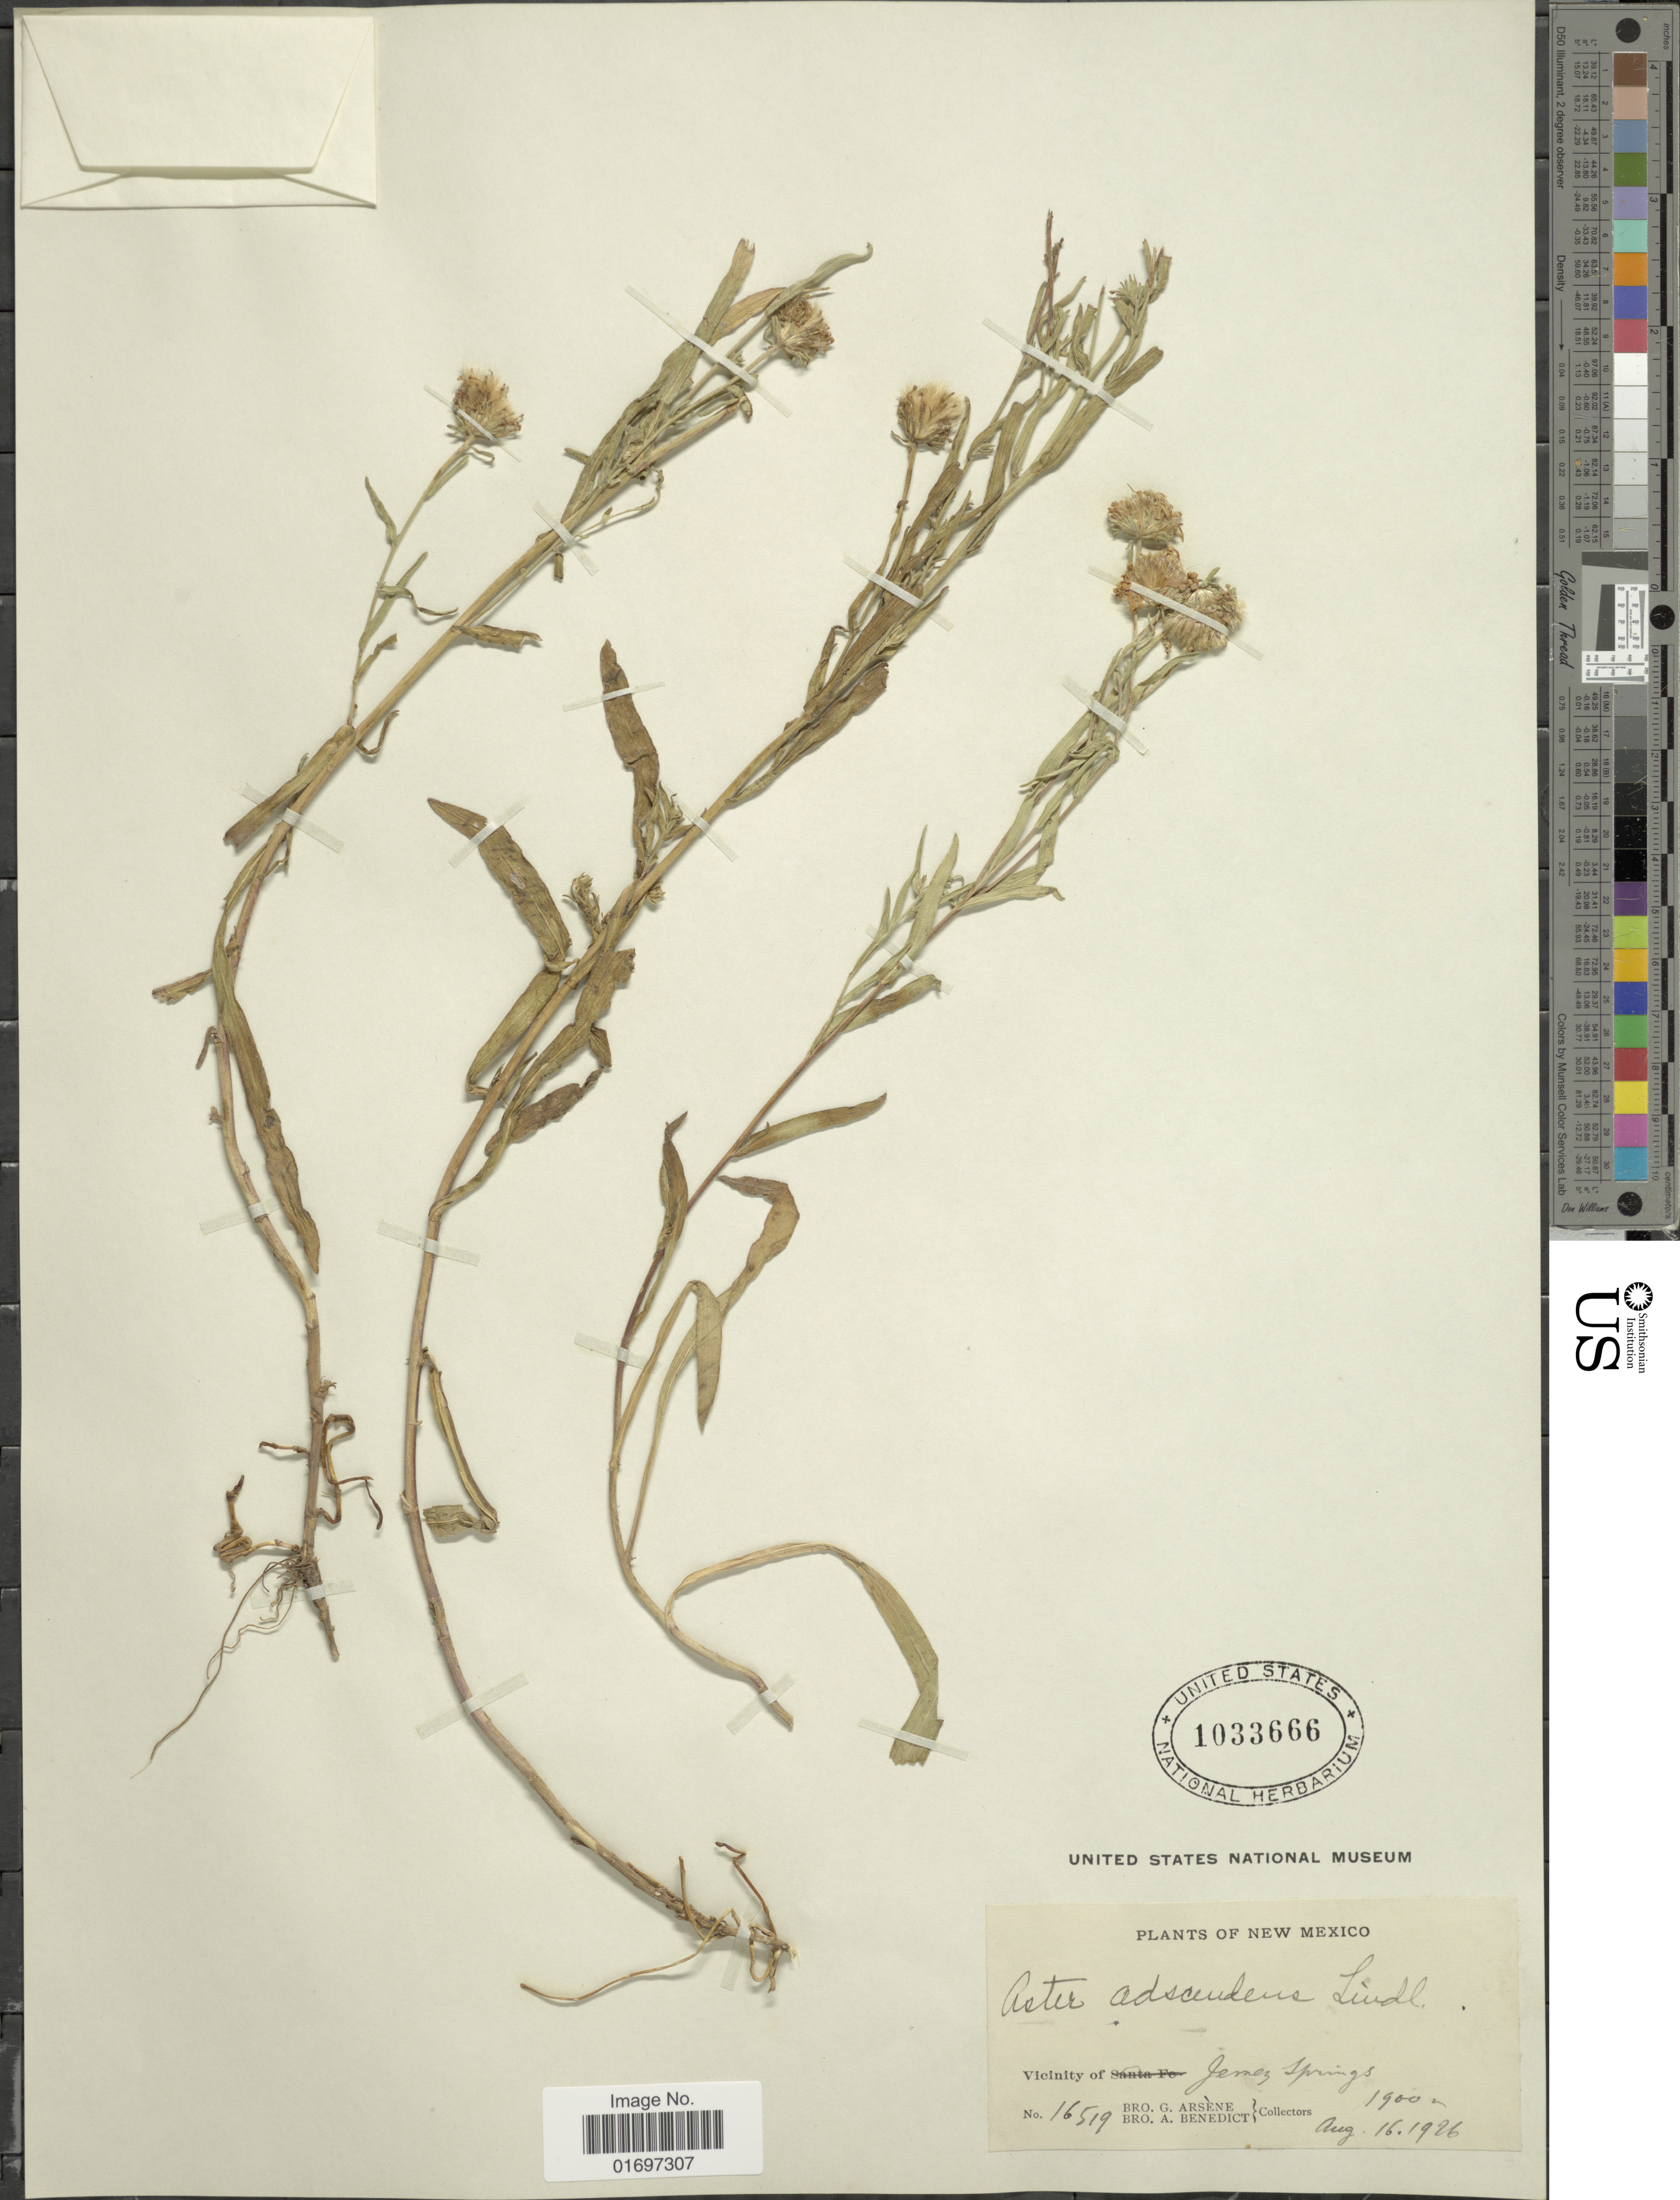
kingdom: Plantae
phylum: Tracheophyta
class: Magnoliopsida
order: Asterales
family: Asteraceae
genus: Symphyotrichum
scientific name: Symphyotrichum ascendens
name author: (Lindl.) G.L. Nesom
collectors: Bro. G. Arsène & B. Ayers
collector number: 16519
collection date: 1926-08-16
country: United States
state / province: New Mexico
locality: Vicinity of Jemez Springs.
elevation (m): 1900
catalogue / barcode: US 1033666